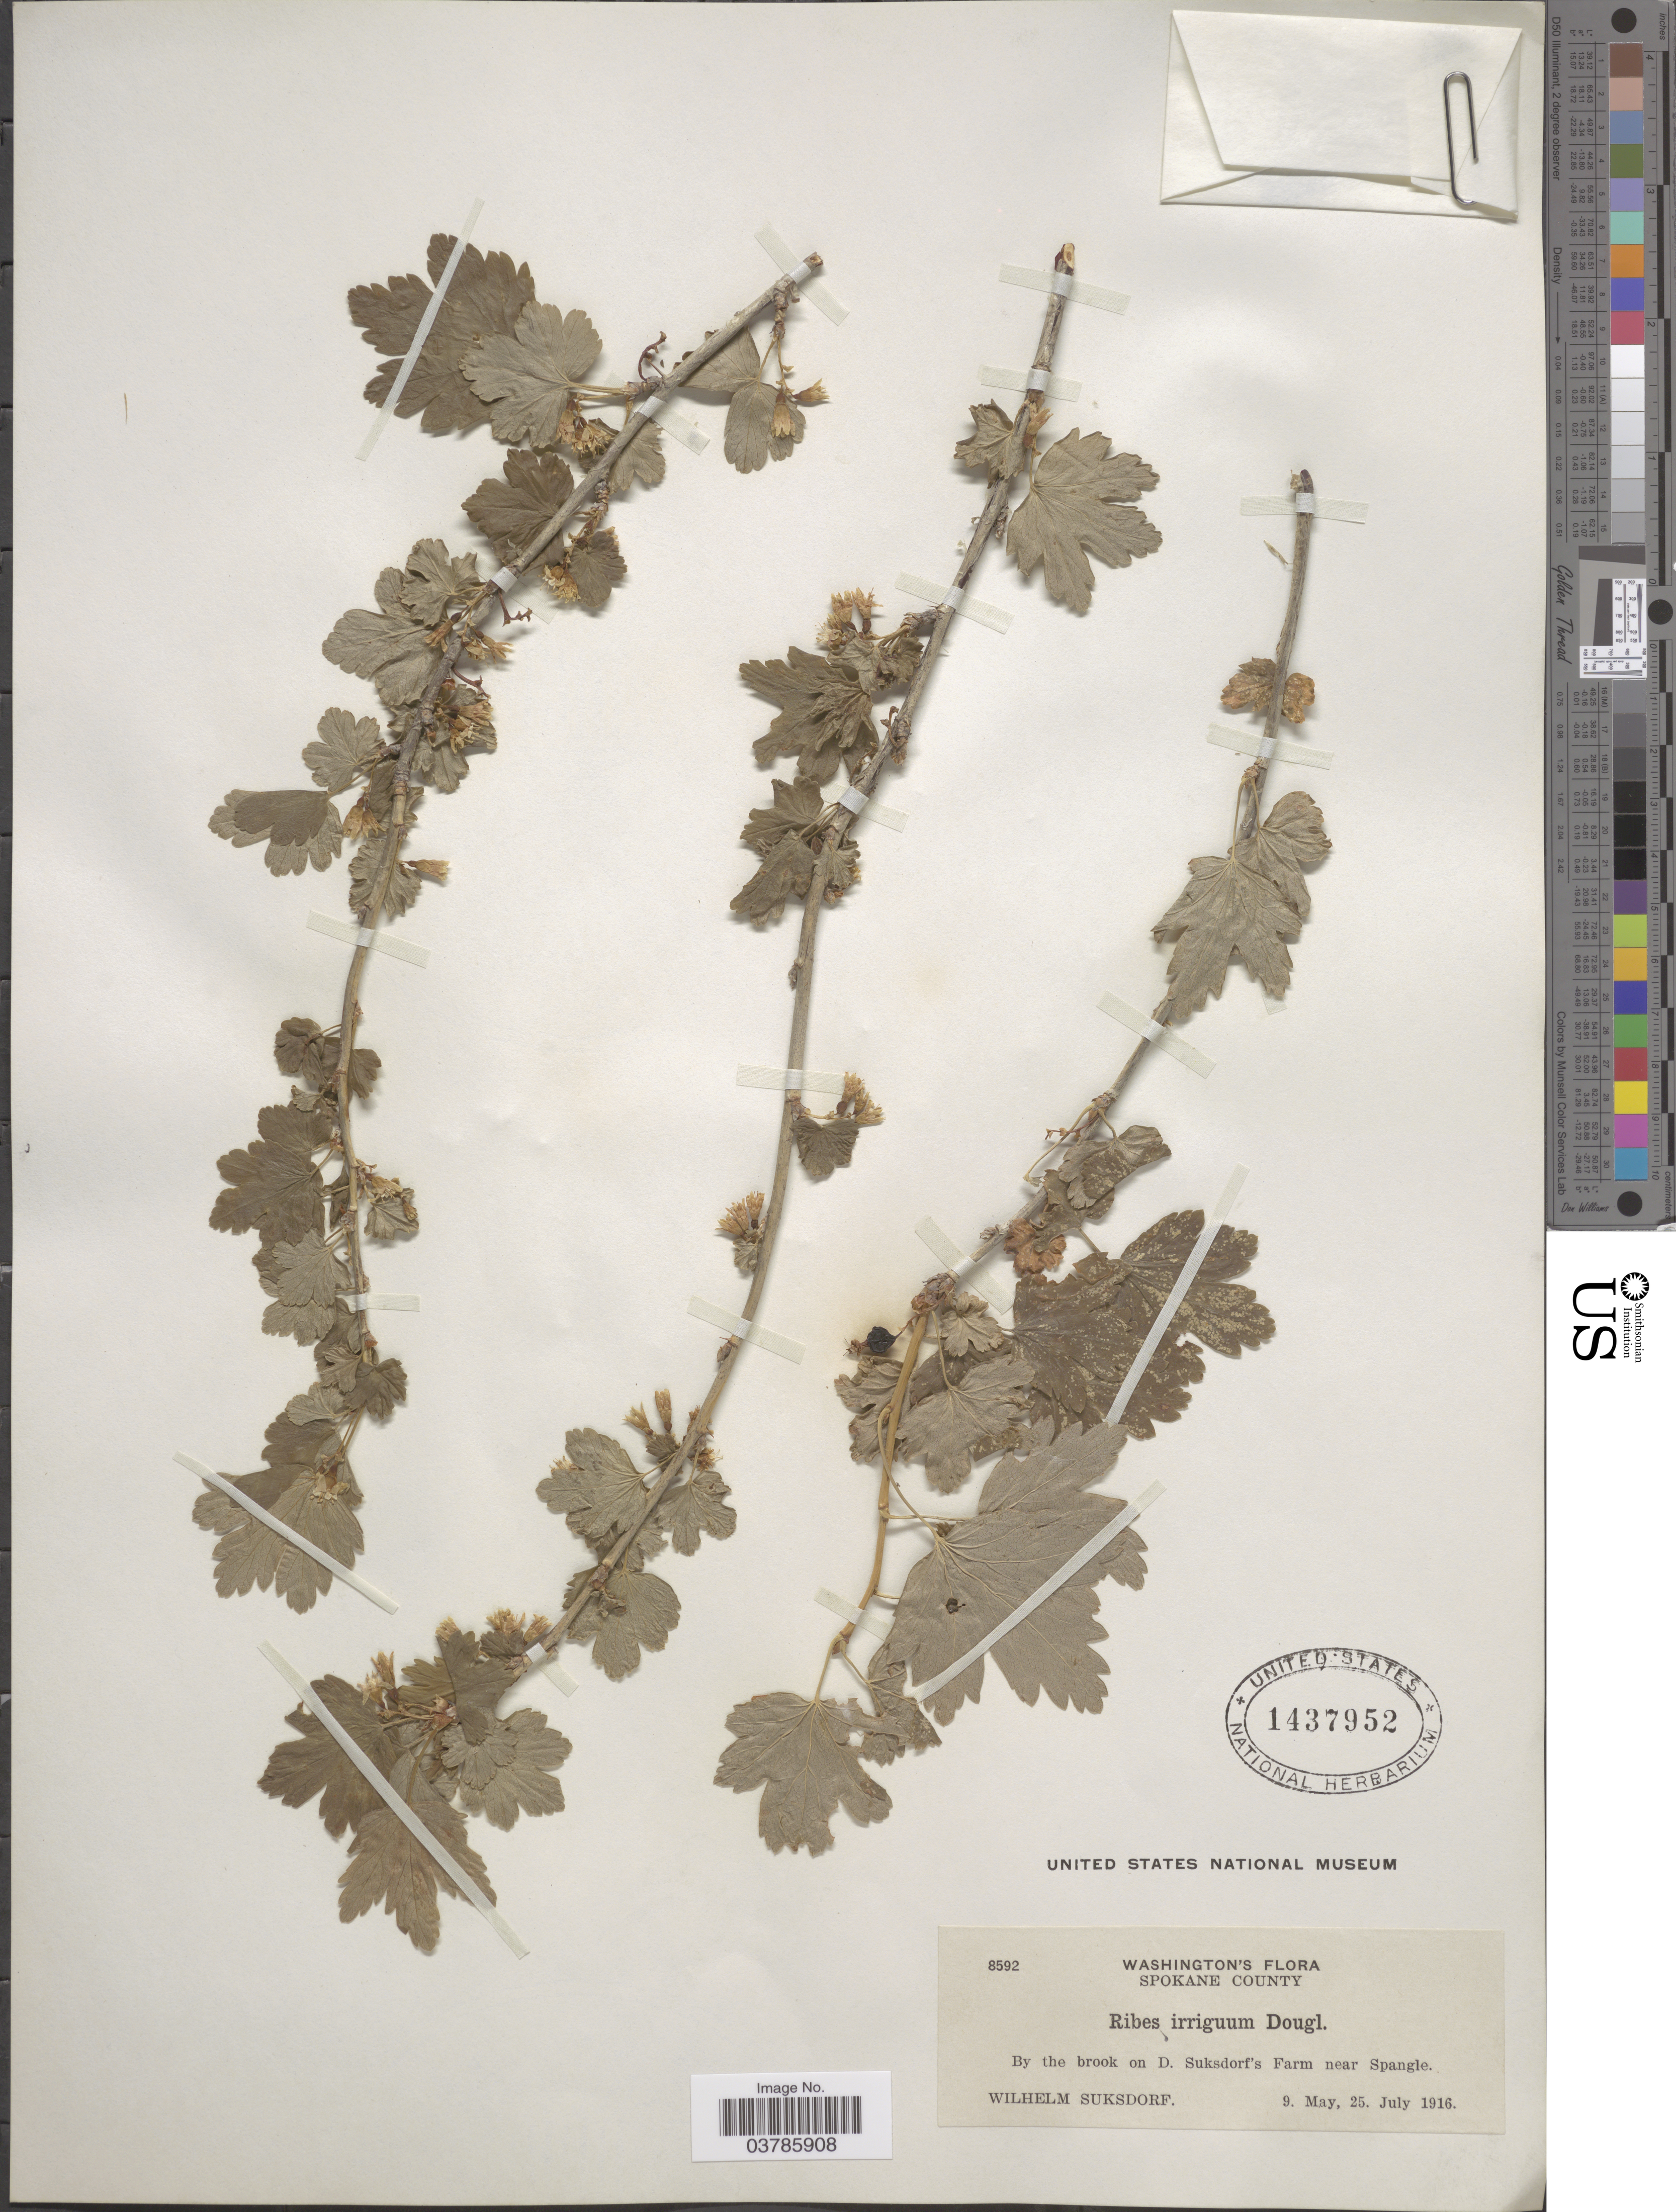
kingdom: Plantae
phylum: Tracheophyta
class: Magnoliopsida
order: Saxifragales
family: Grossulariaceae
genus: Ribes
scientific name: Ribes oxyacanthoides var. irriguum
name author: (Douglas) Jancz.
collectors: W. N. Suksdorf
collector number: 8592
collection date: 1916-05-09/1916-07-25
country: United States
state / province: Washington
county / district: Spokane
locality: Spokane County. By the brook on D. Suksdorf's Farm near Spangle.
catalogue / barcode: US 1437952